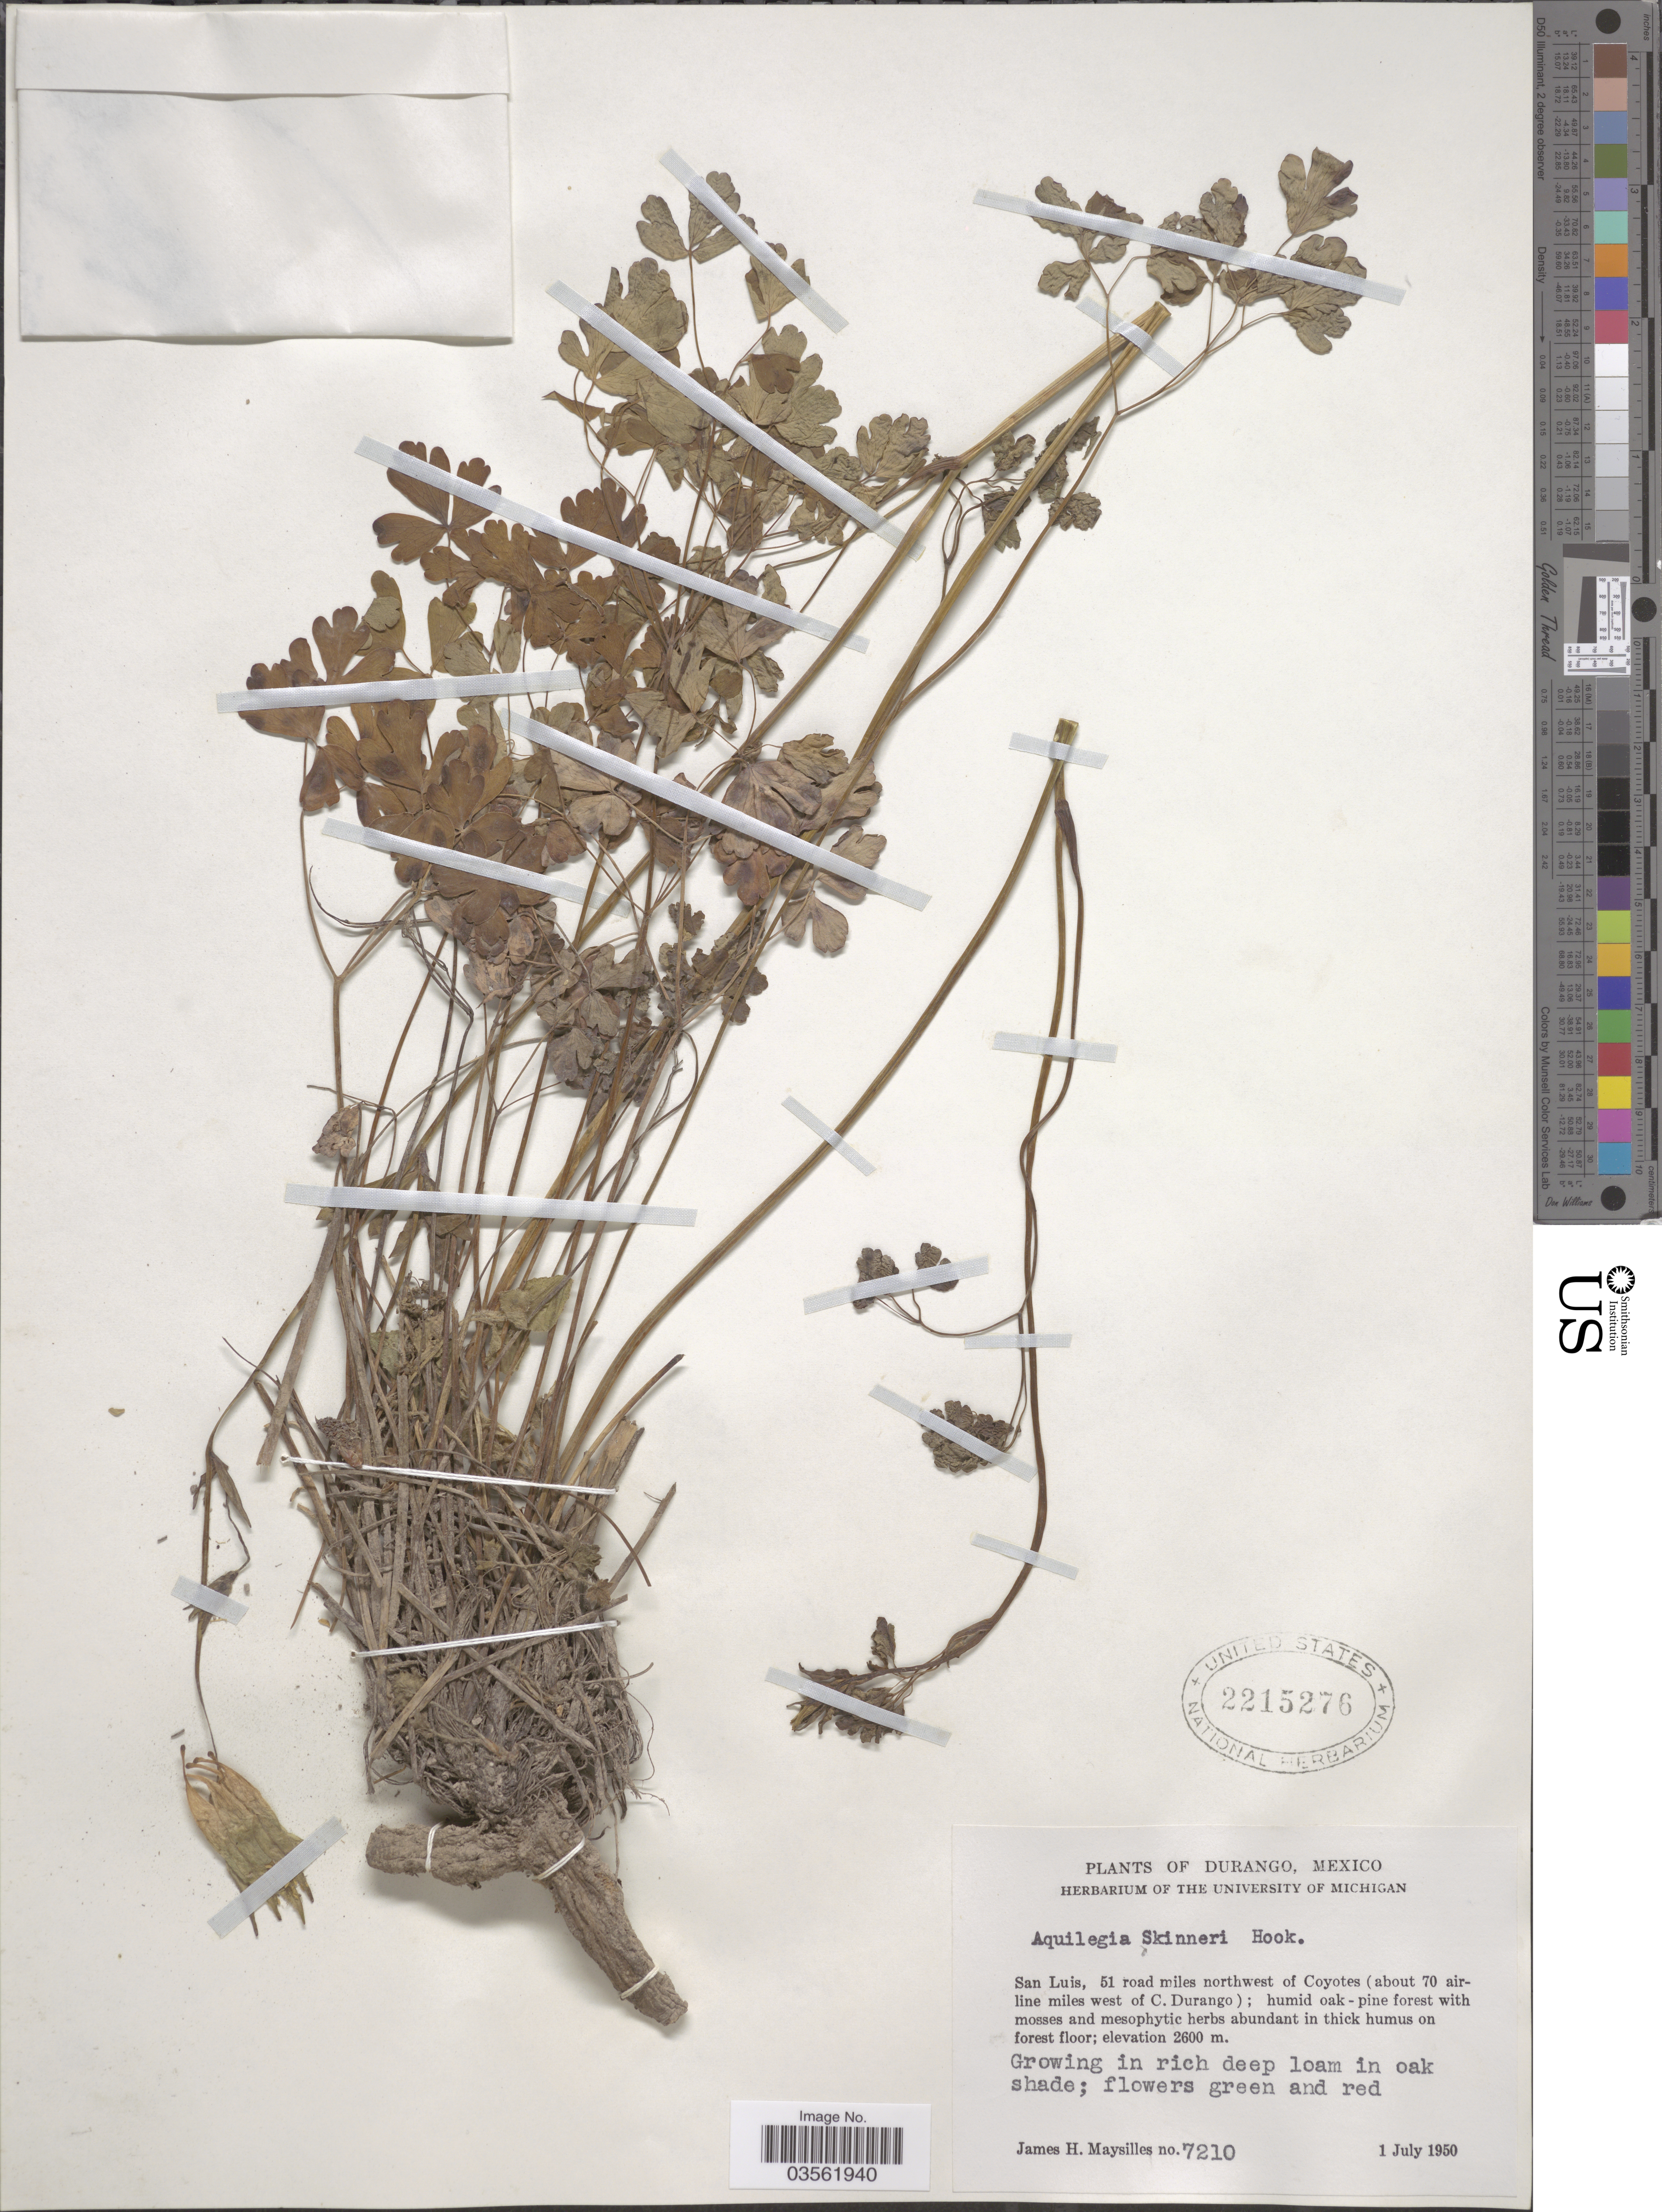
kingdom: Plantae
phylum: Tracheophyta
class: Magnoliopsida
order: Ranunculales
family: Ranunculaceae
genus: Aquilegia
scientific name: Aquilegia skinneri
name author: Hook. f.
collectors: J. Maysilles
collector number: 7210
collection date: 1950-07-01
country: Mexico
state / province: Durango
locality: San Luis, 51 road miles northwest of Coyotes (about 70 airline miles west of C. Durango).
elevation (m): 2600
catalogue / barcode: US 2215276